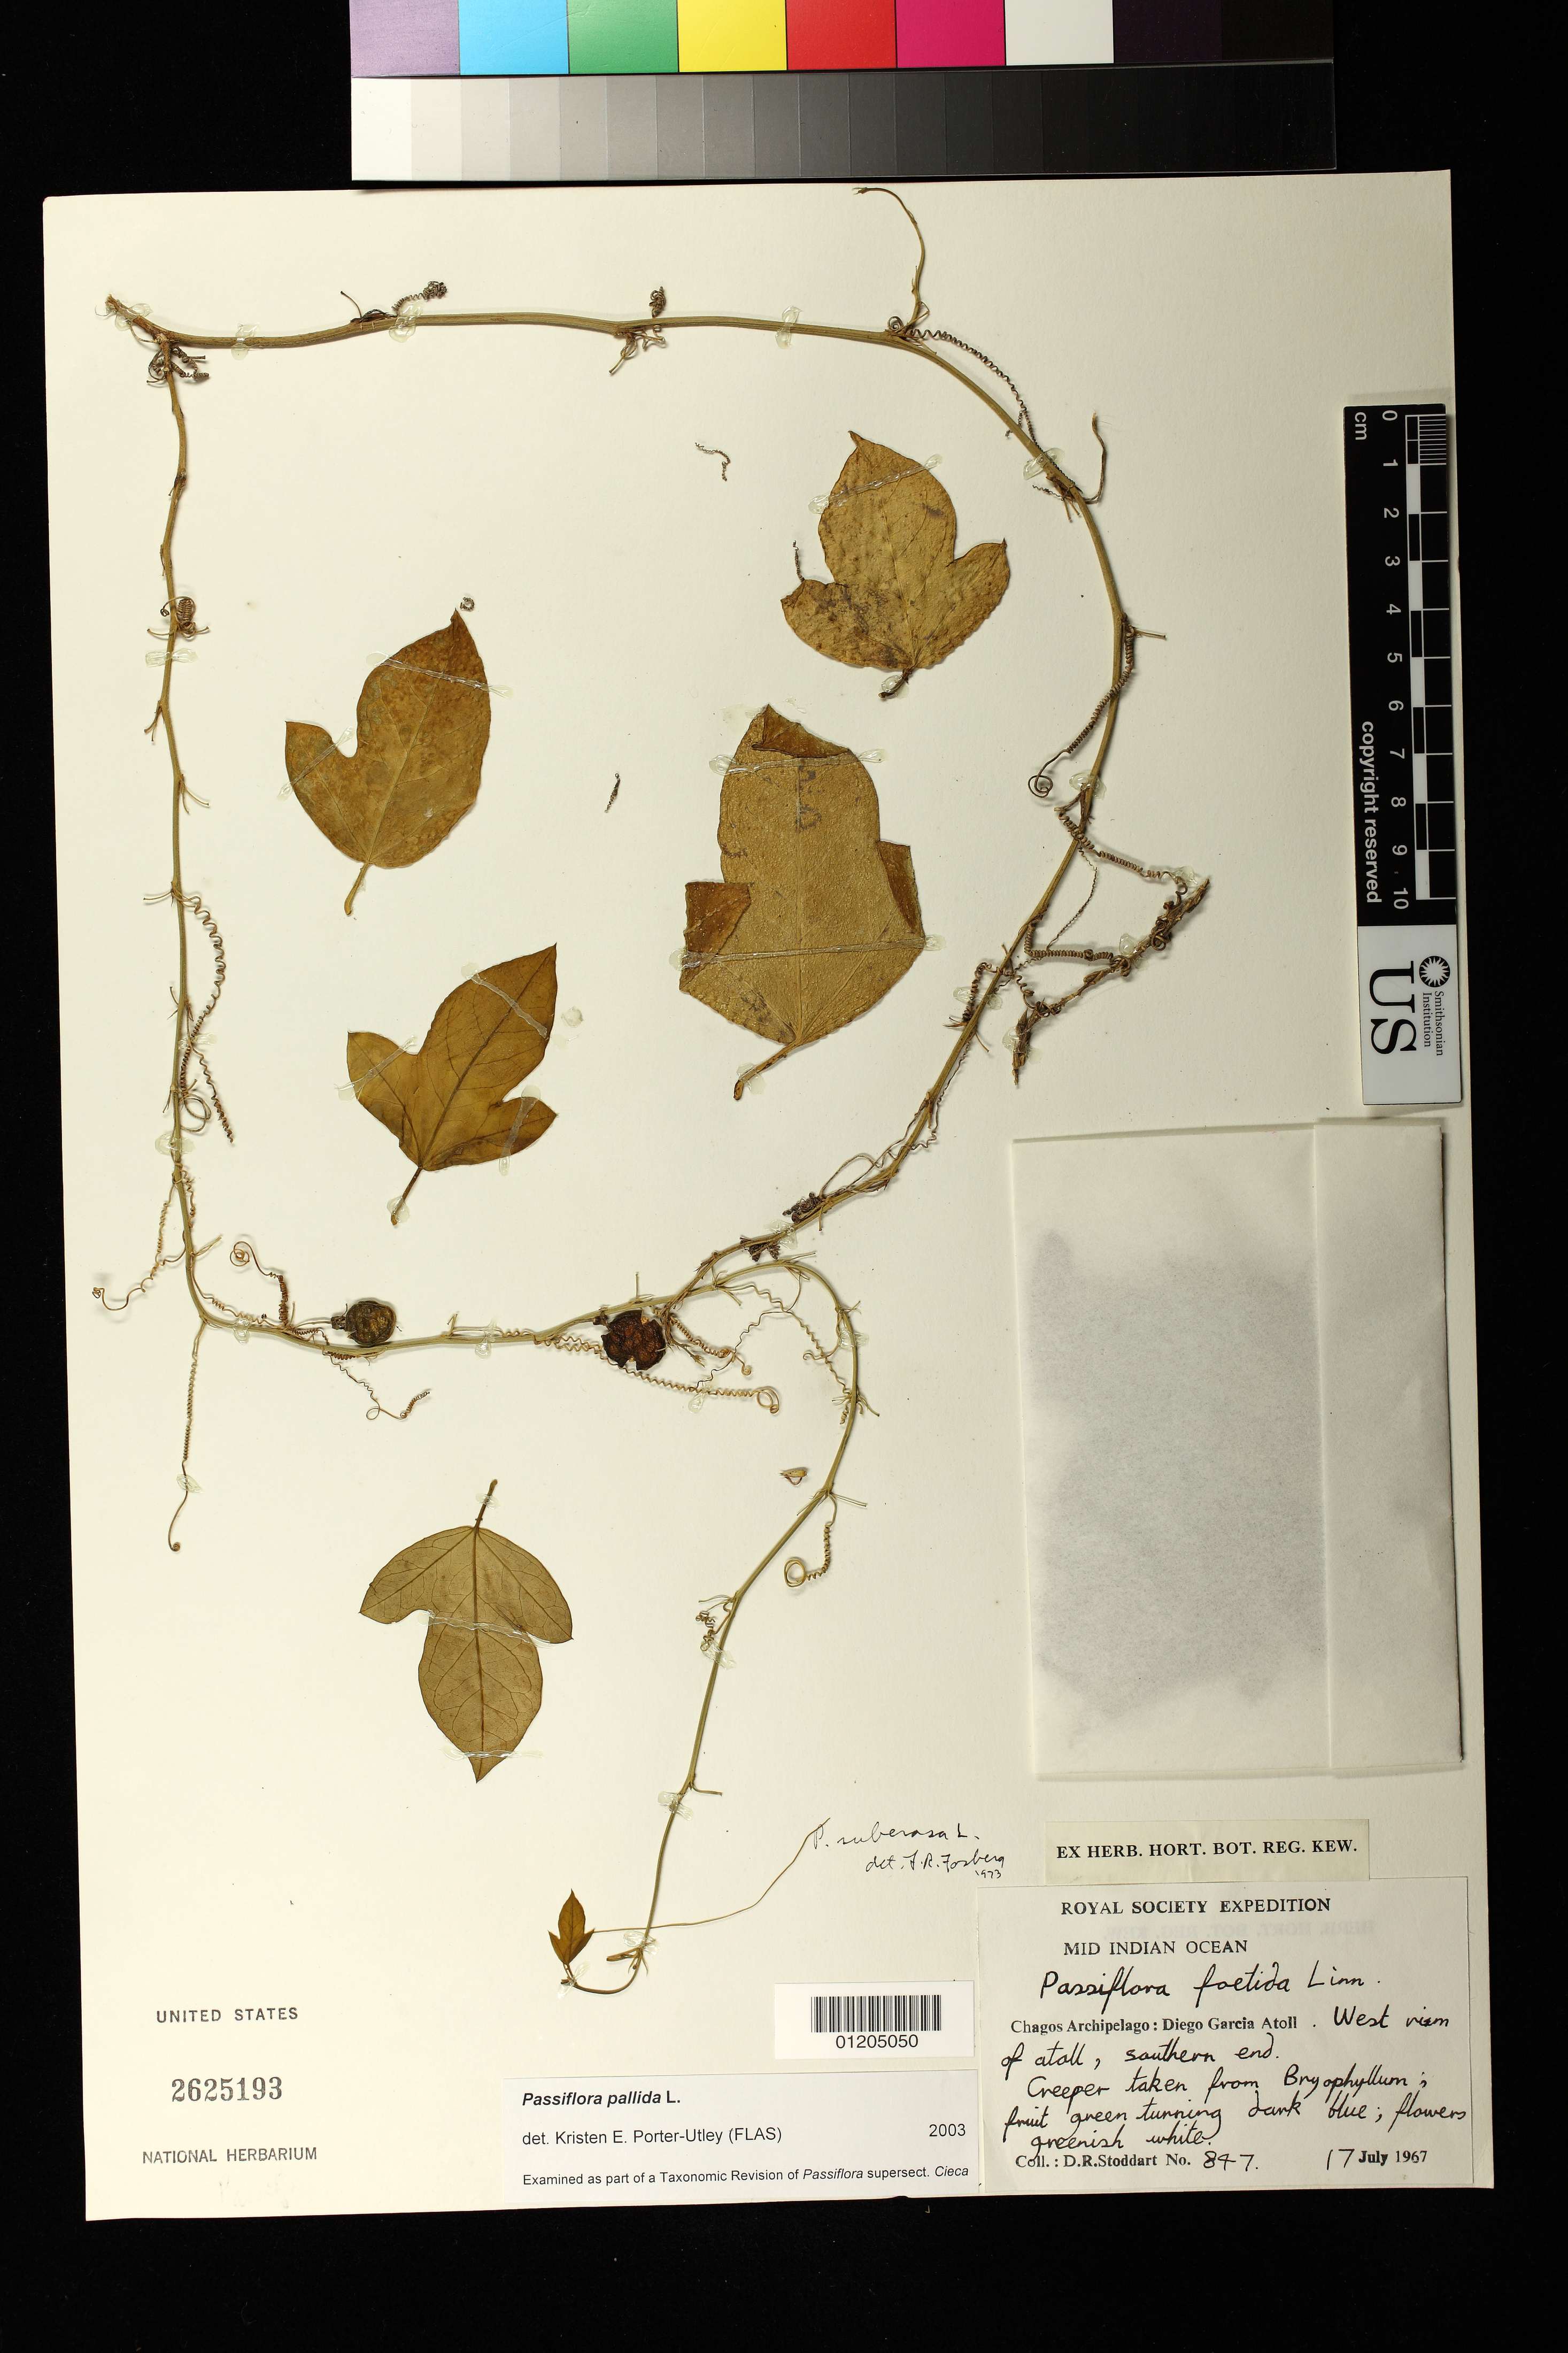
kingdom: Plantae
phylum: Tracheophyta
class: Magnoliopsida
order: Malpighiales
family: Passifloraceae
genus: Passiflora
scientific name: Passiflora pallida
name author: L.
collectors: D. R. Stoddart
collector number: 847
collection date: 1967-07-17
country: Mauritius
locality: Chagos Archipelago: Diego Garcia Atoll. West rim of atoll, southern end.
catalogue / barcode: US 2625193